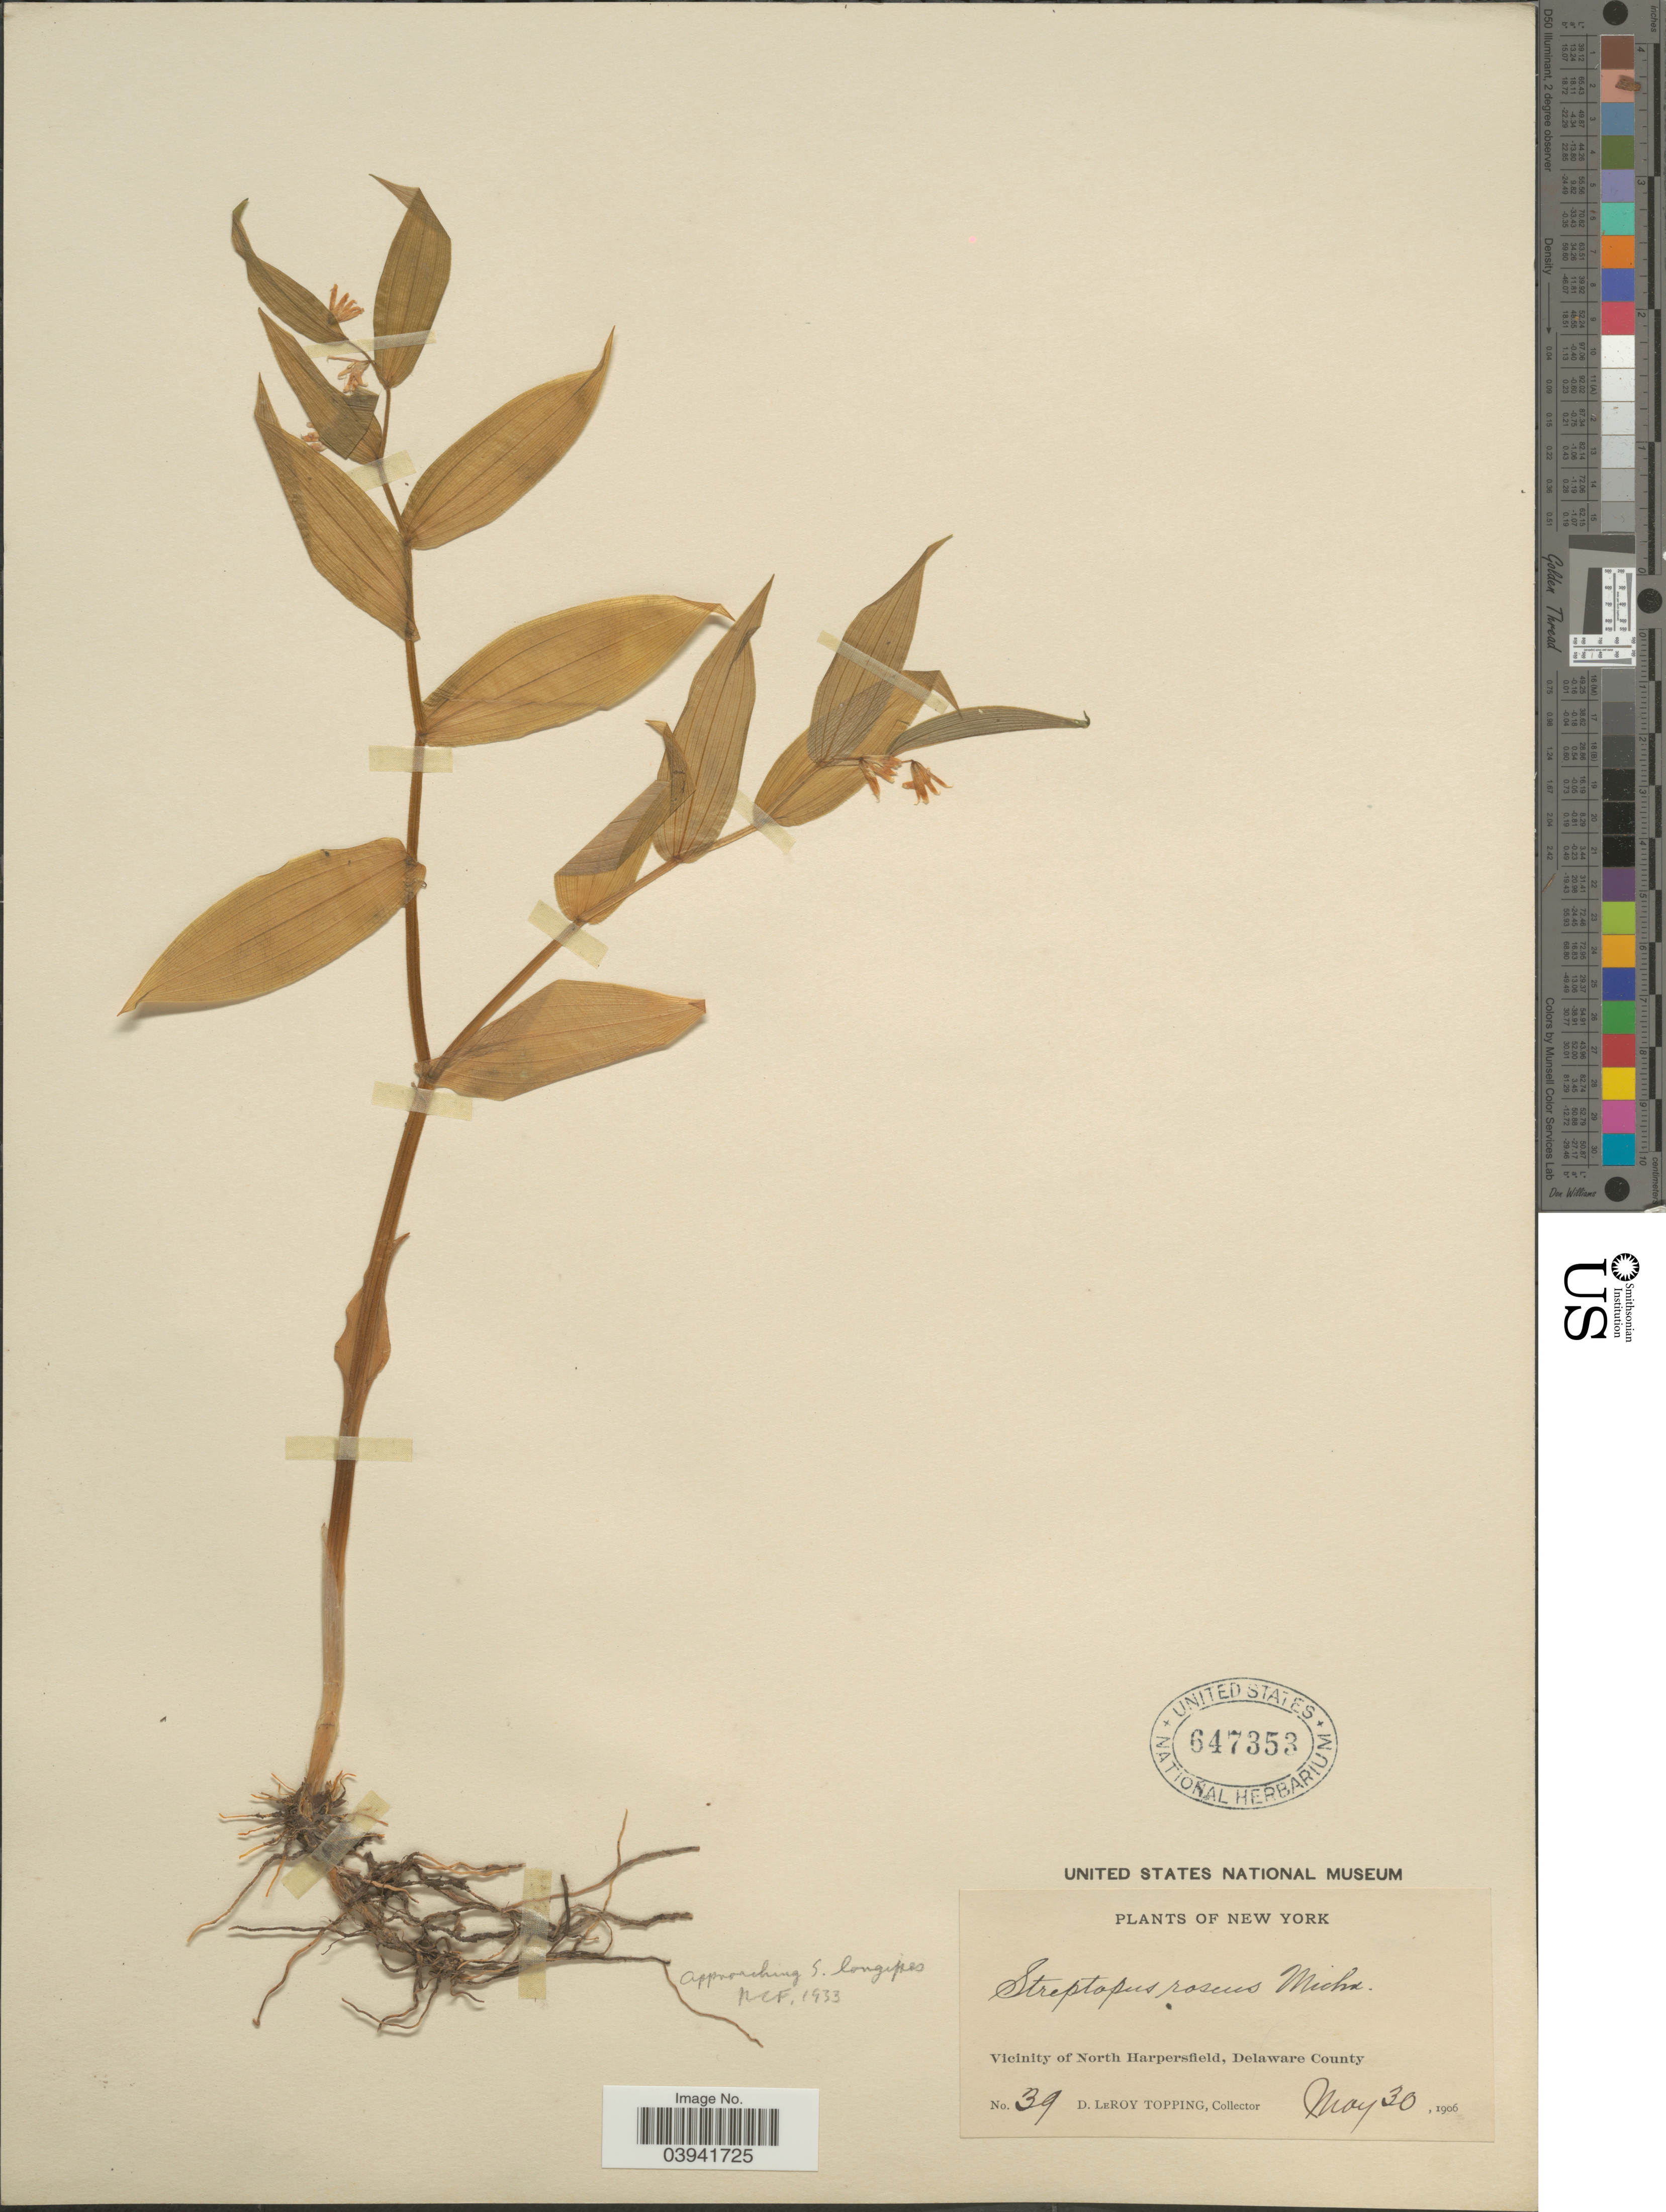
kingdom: Plantae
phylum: Tracheophyta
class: Liliopsida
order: Liliales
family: Liliaceae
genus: Streptopus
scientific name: Streptopus roseus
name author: Michx.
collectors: D. L. Topping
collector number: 39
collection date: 1906-05-30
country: United States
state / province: New York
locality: Vicinity of North Harpersfield, Delaware County.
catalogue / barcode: US 647353